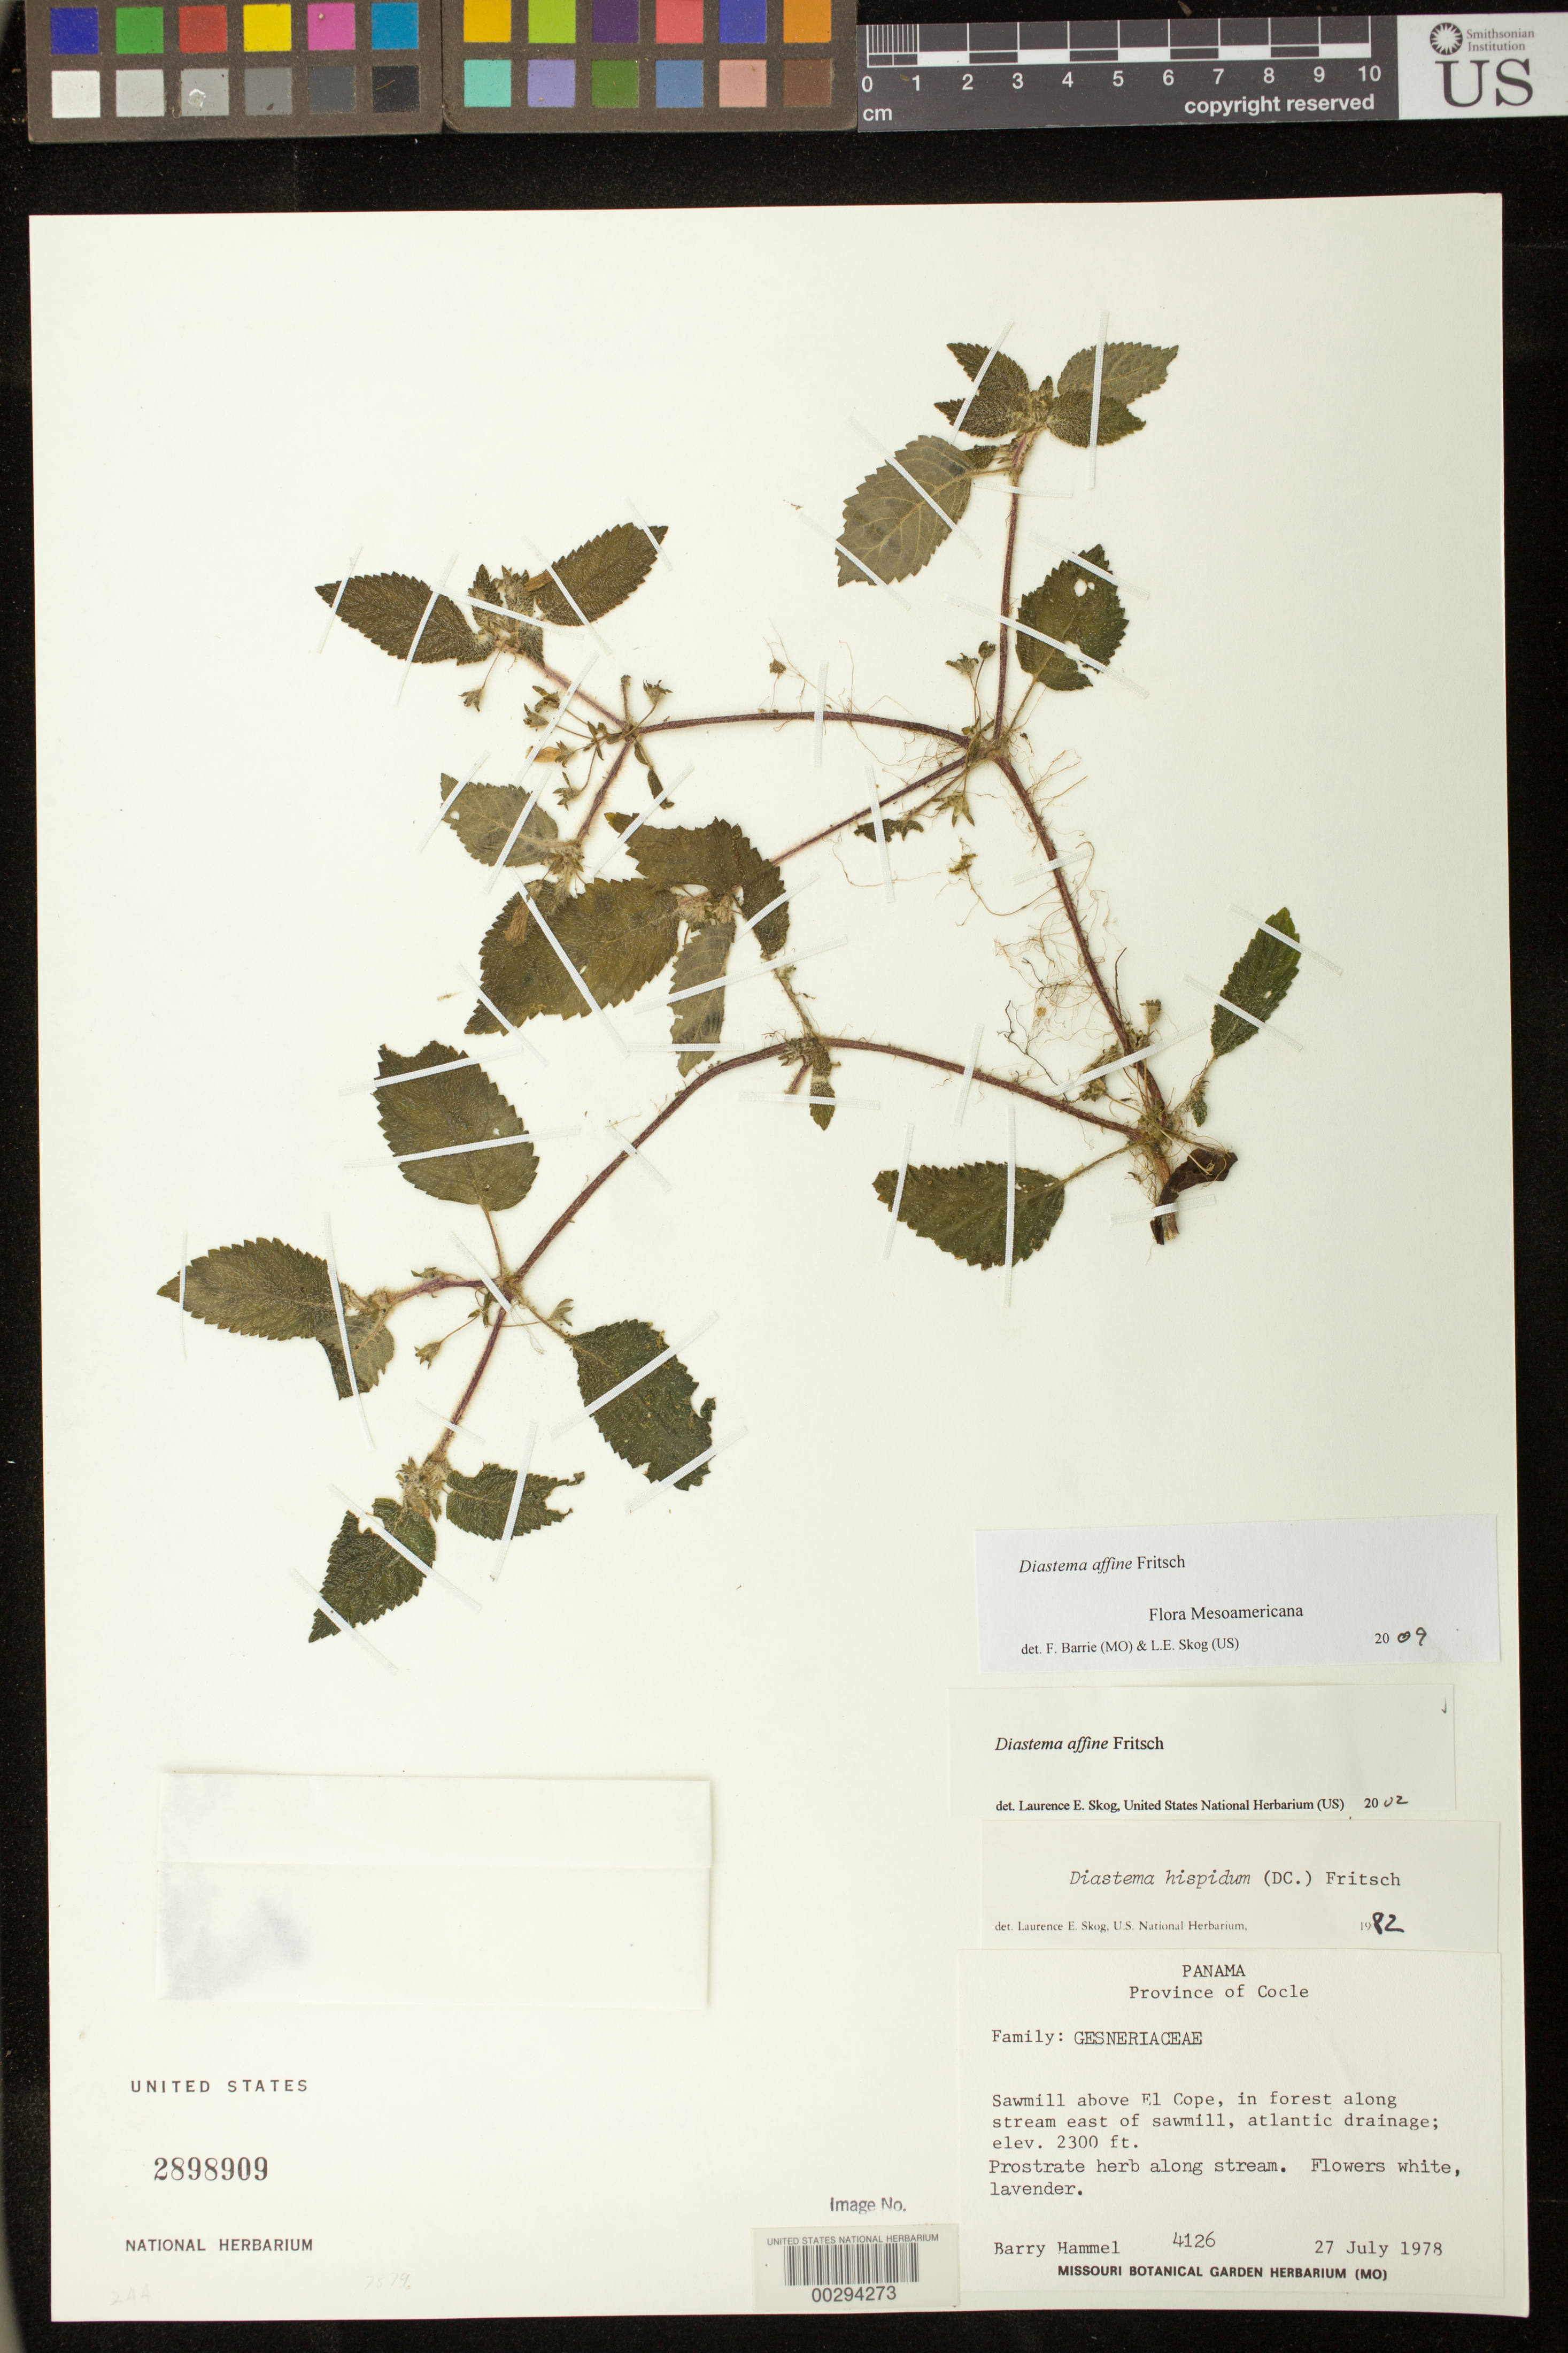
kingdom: Plantae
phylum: Tracheophyta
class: Magnoliopsida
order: Lamiales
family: Gesneriaceae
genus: Diastema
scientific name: Diastema affine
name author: Fritsch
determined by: Skog, Laurence E.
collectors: B. Hammel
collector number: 4126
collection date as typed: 27 Jul 1978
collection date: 1978-07-27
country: Panama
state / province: Coclé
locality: Sawmill above El Cope, east of sawmill, Atlantic drainage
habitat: In forest along stream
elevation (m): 701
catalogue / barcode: US 2898909